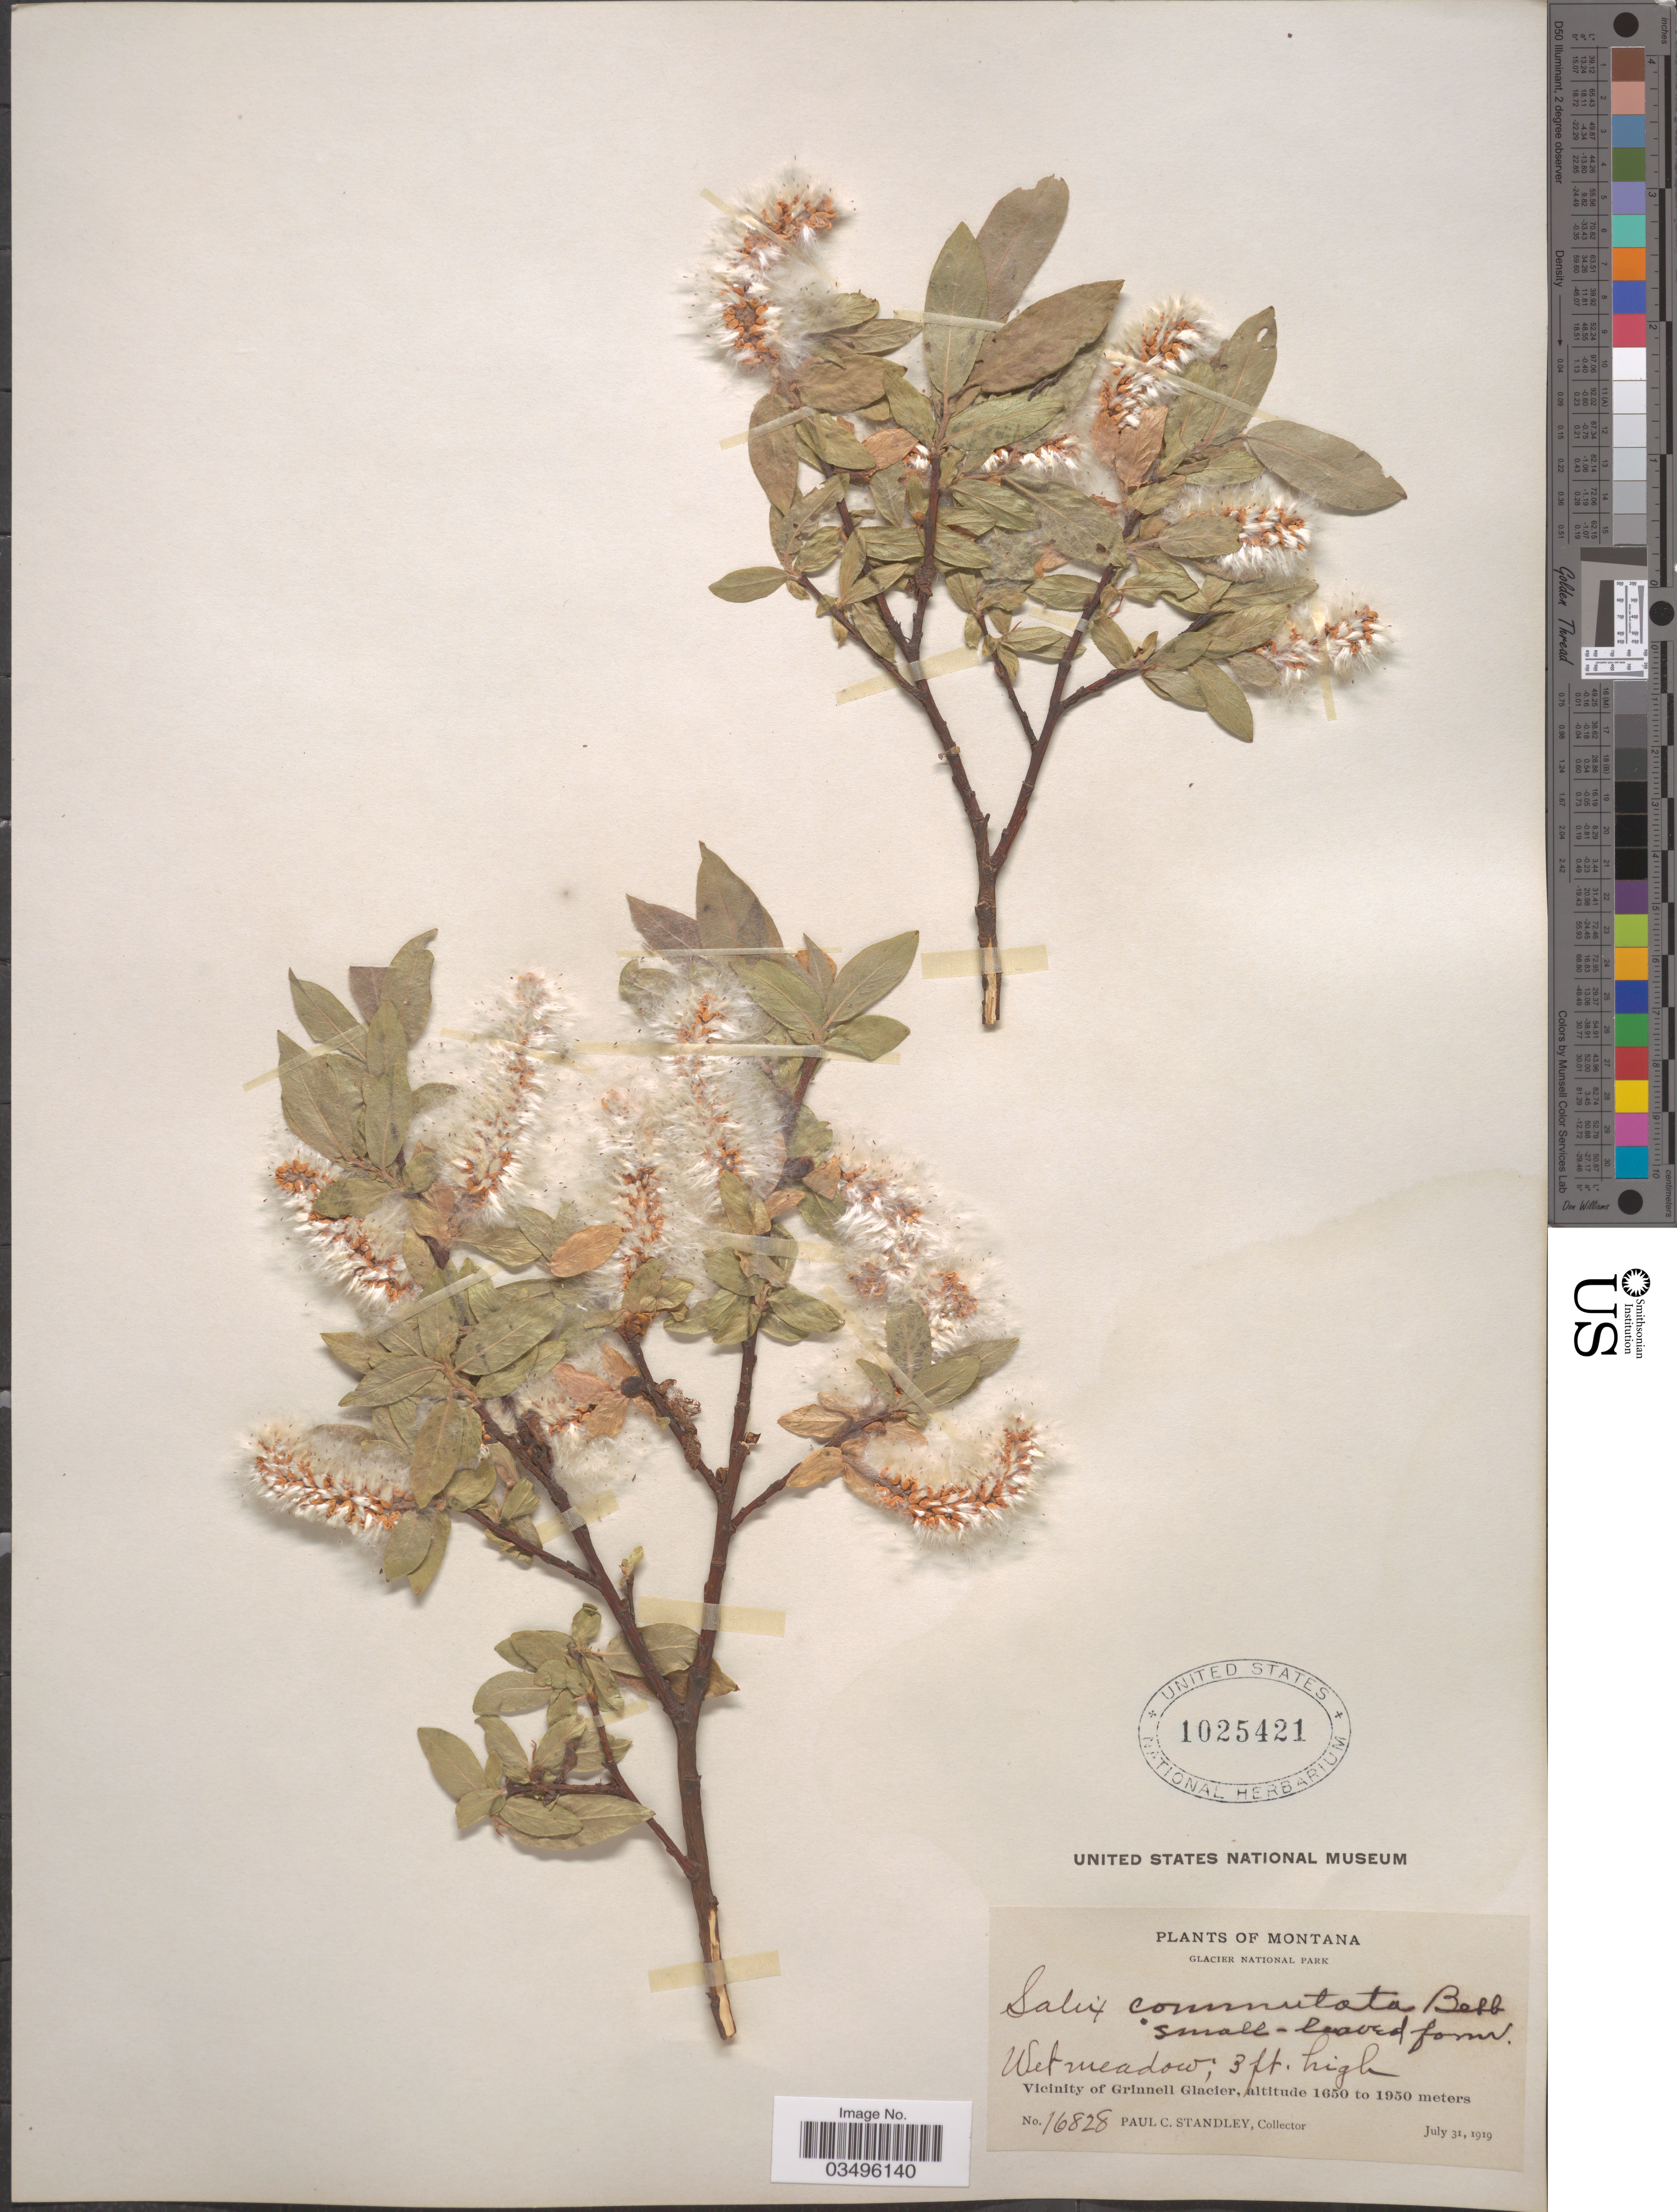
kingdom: Plantae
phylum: Tracheophyta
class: Magnoliopsida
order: Malpighiales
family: Salicaceae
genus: Salix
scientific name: Salix commutata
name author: Bebb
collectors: P. C. Standley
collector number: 16828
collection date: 1919-07-31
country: United States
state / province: Montana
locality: Glacier National Park. Vicinity of Grinnell Glacier.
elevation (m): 1650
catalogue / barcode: US 1025421